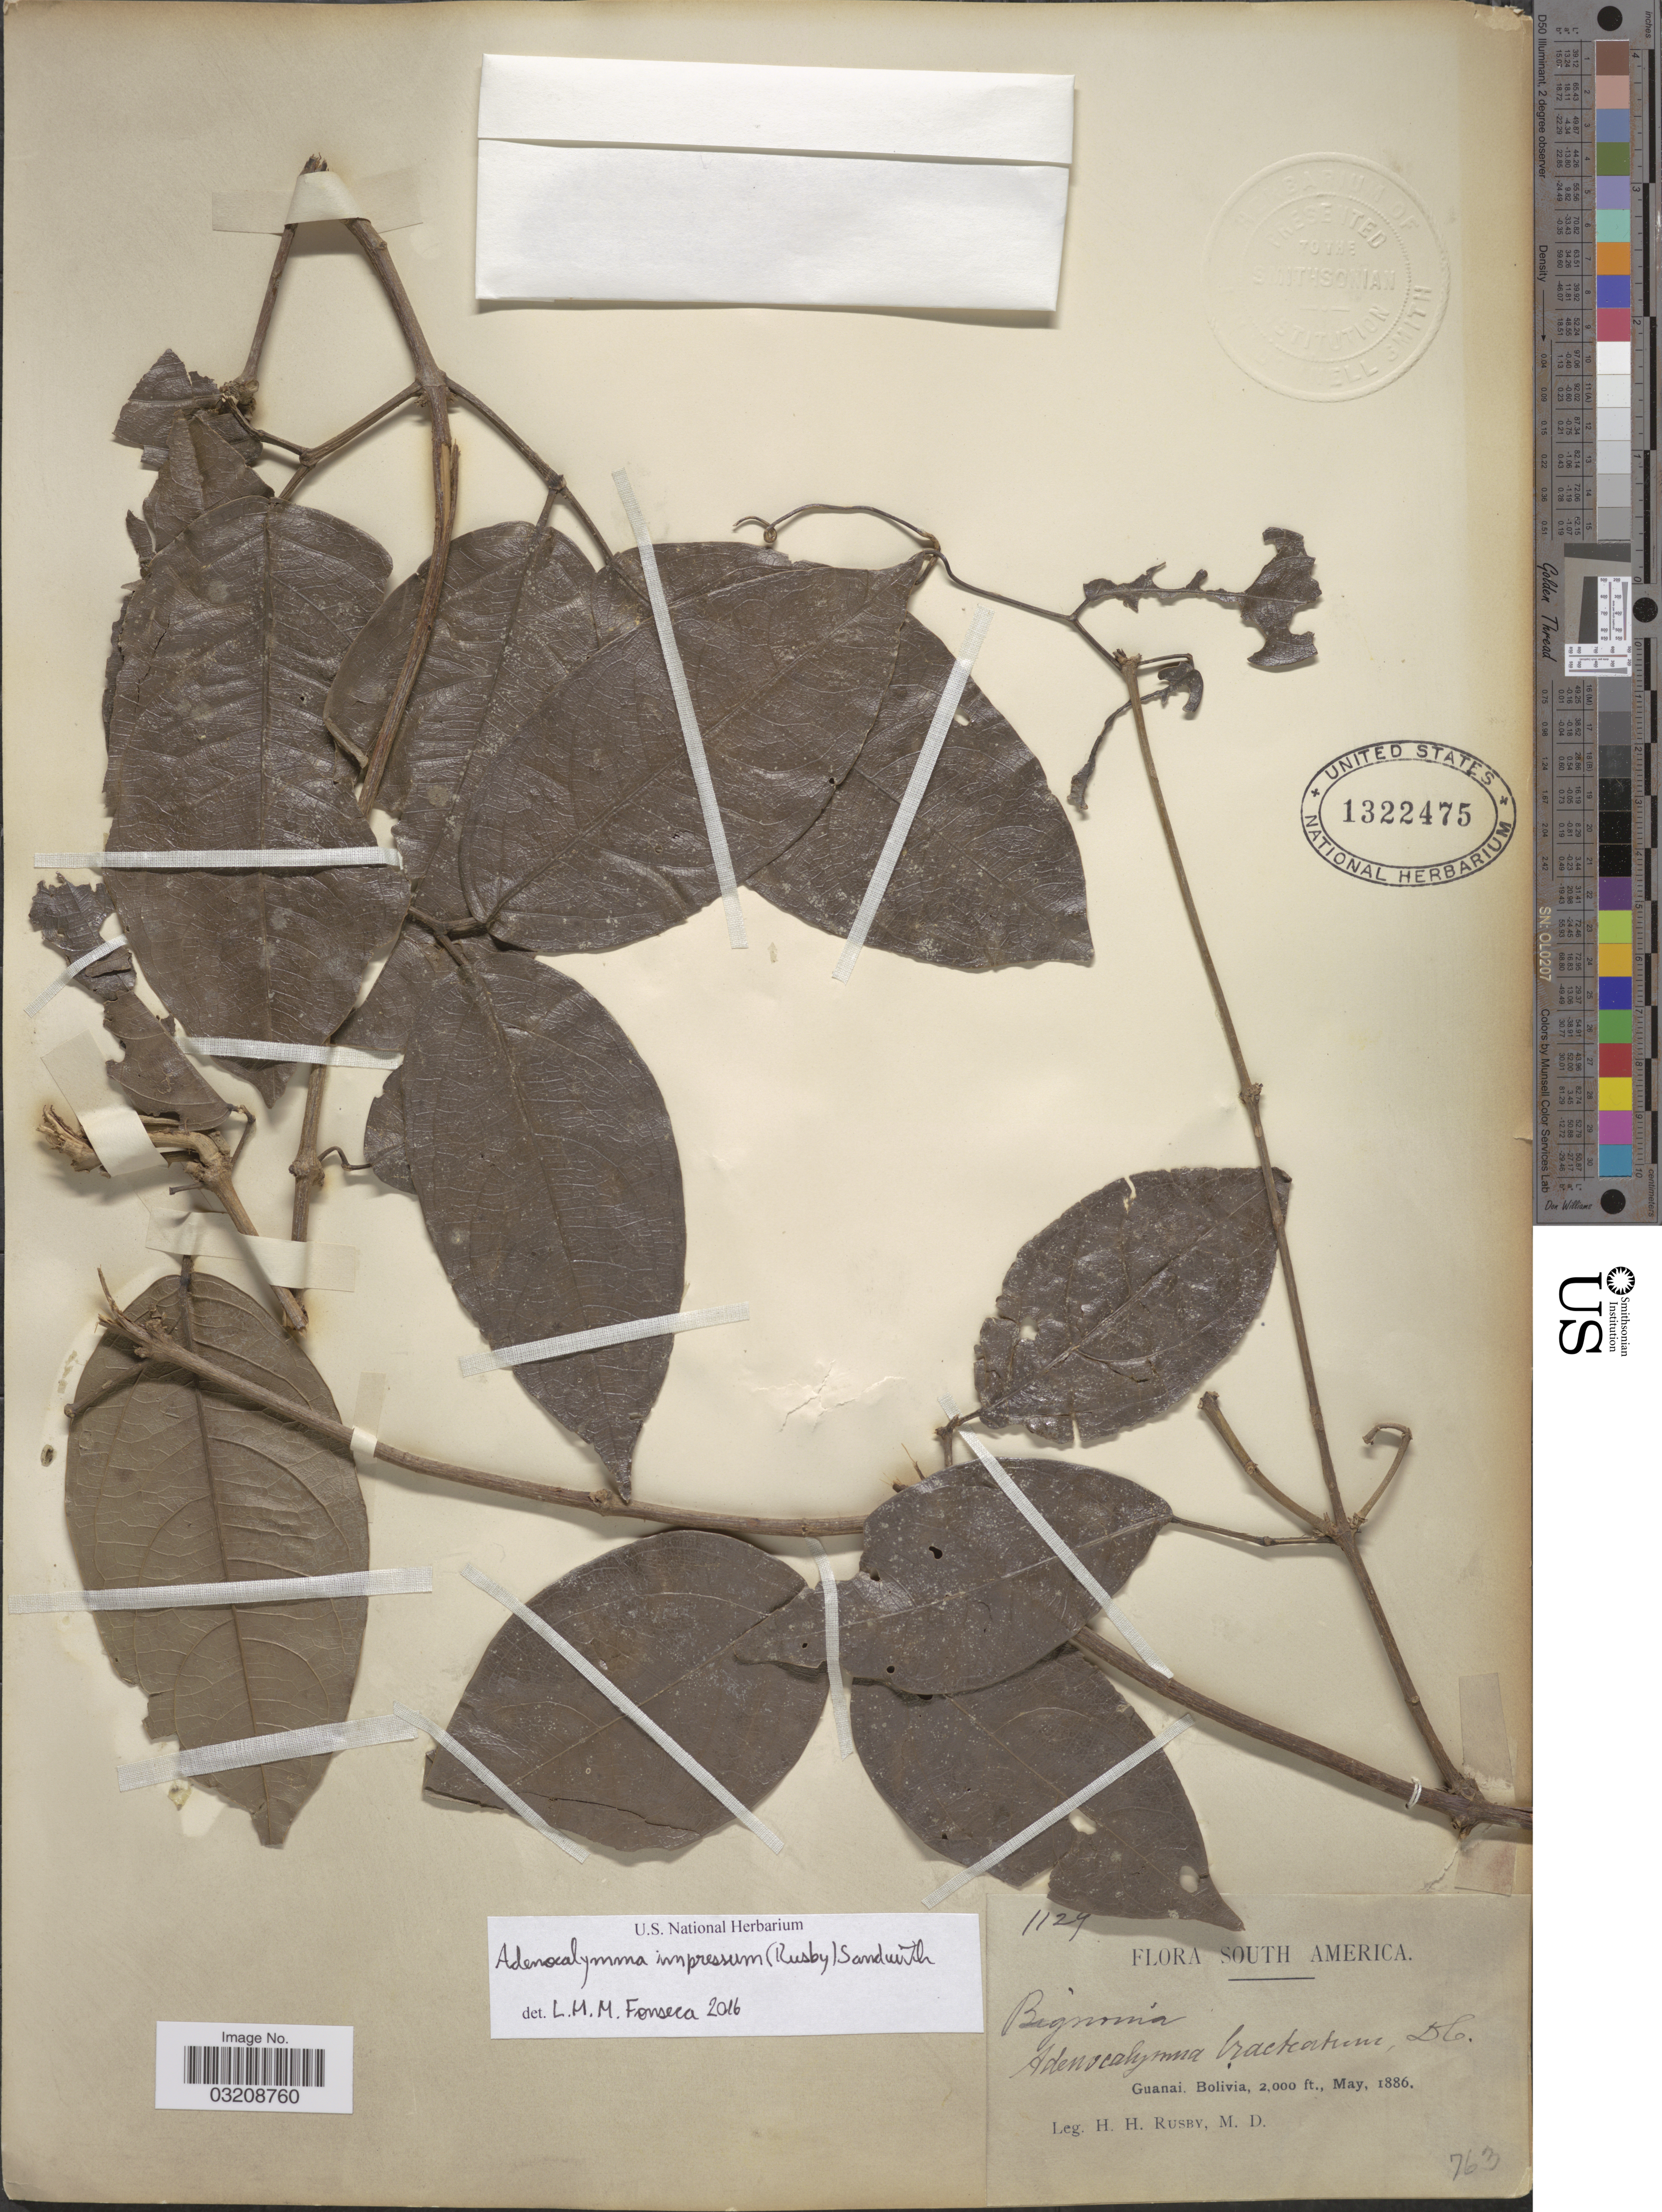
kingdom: Plantae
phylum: Tracheophyta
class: Magnoliopsida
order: Lamiales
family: Bignoniaceae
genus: Adenocalymma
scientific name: Adenocalymma impressum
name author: (Rusby) Sandwith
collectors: H. H. Rusby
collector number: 1129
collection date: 1886-05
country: Bolivia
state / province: La Páz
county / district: Larecaja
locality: Guanay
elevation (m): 610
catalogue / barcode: US 1322475